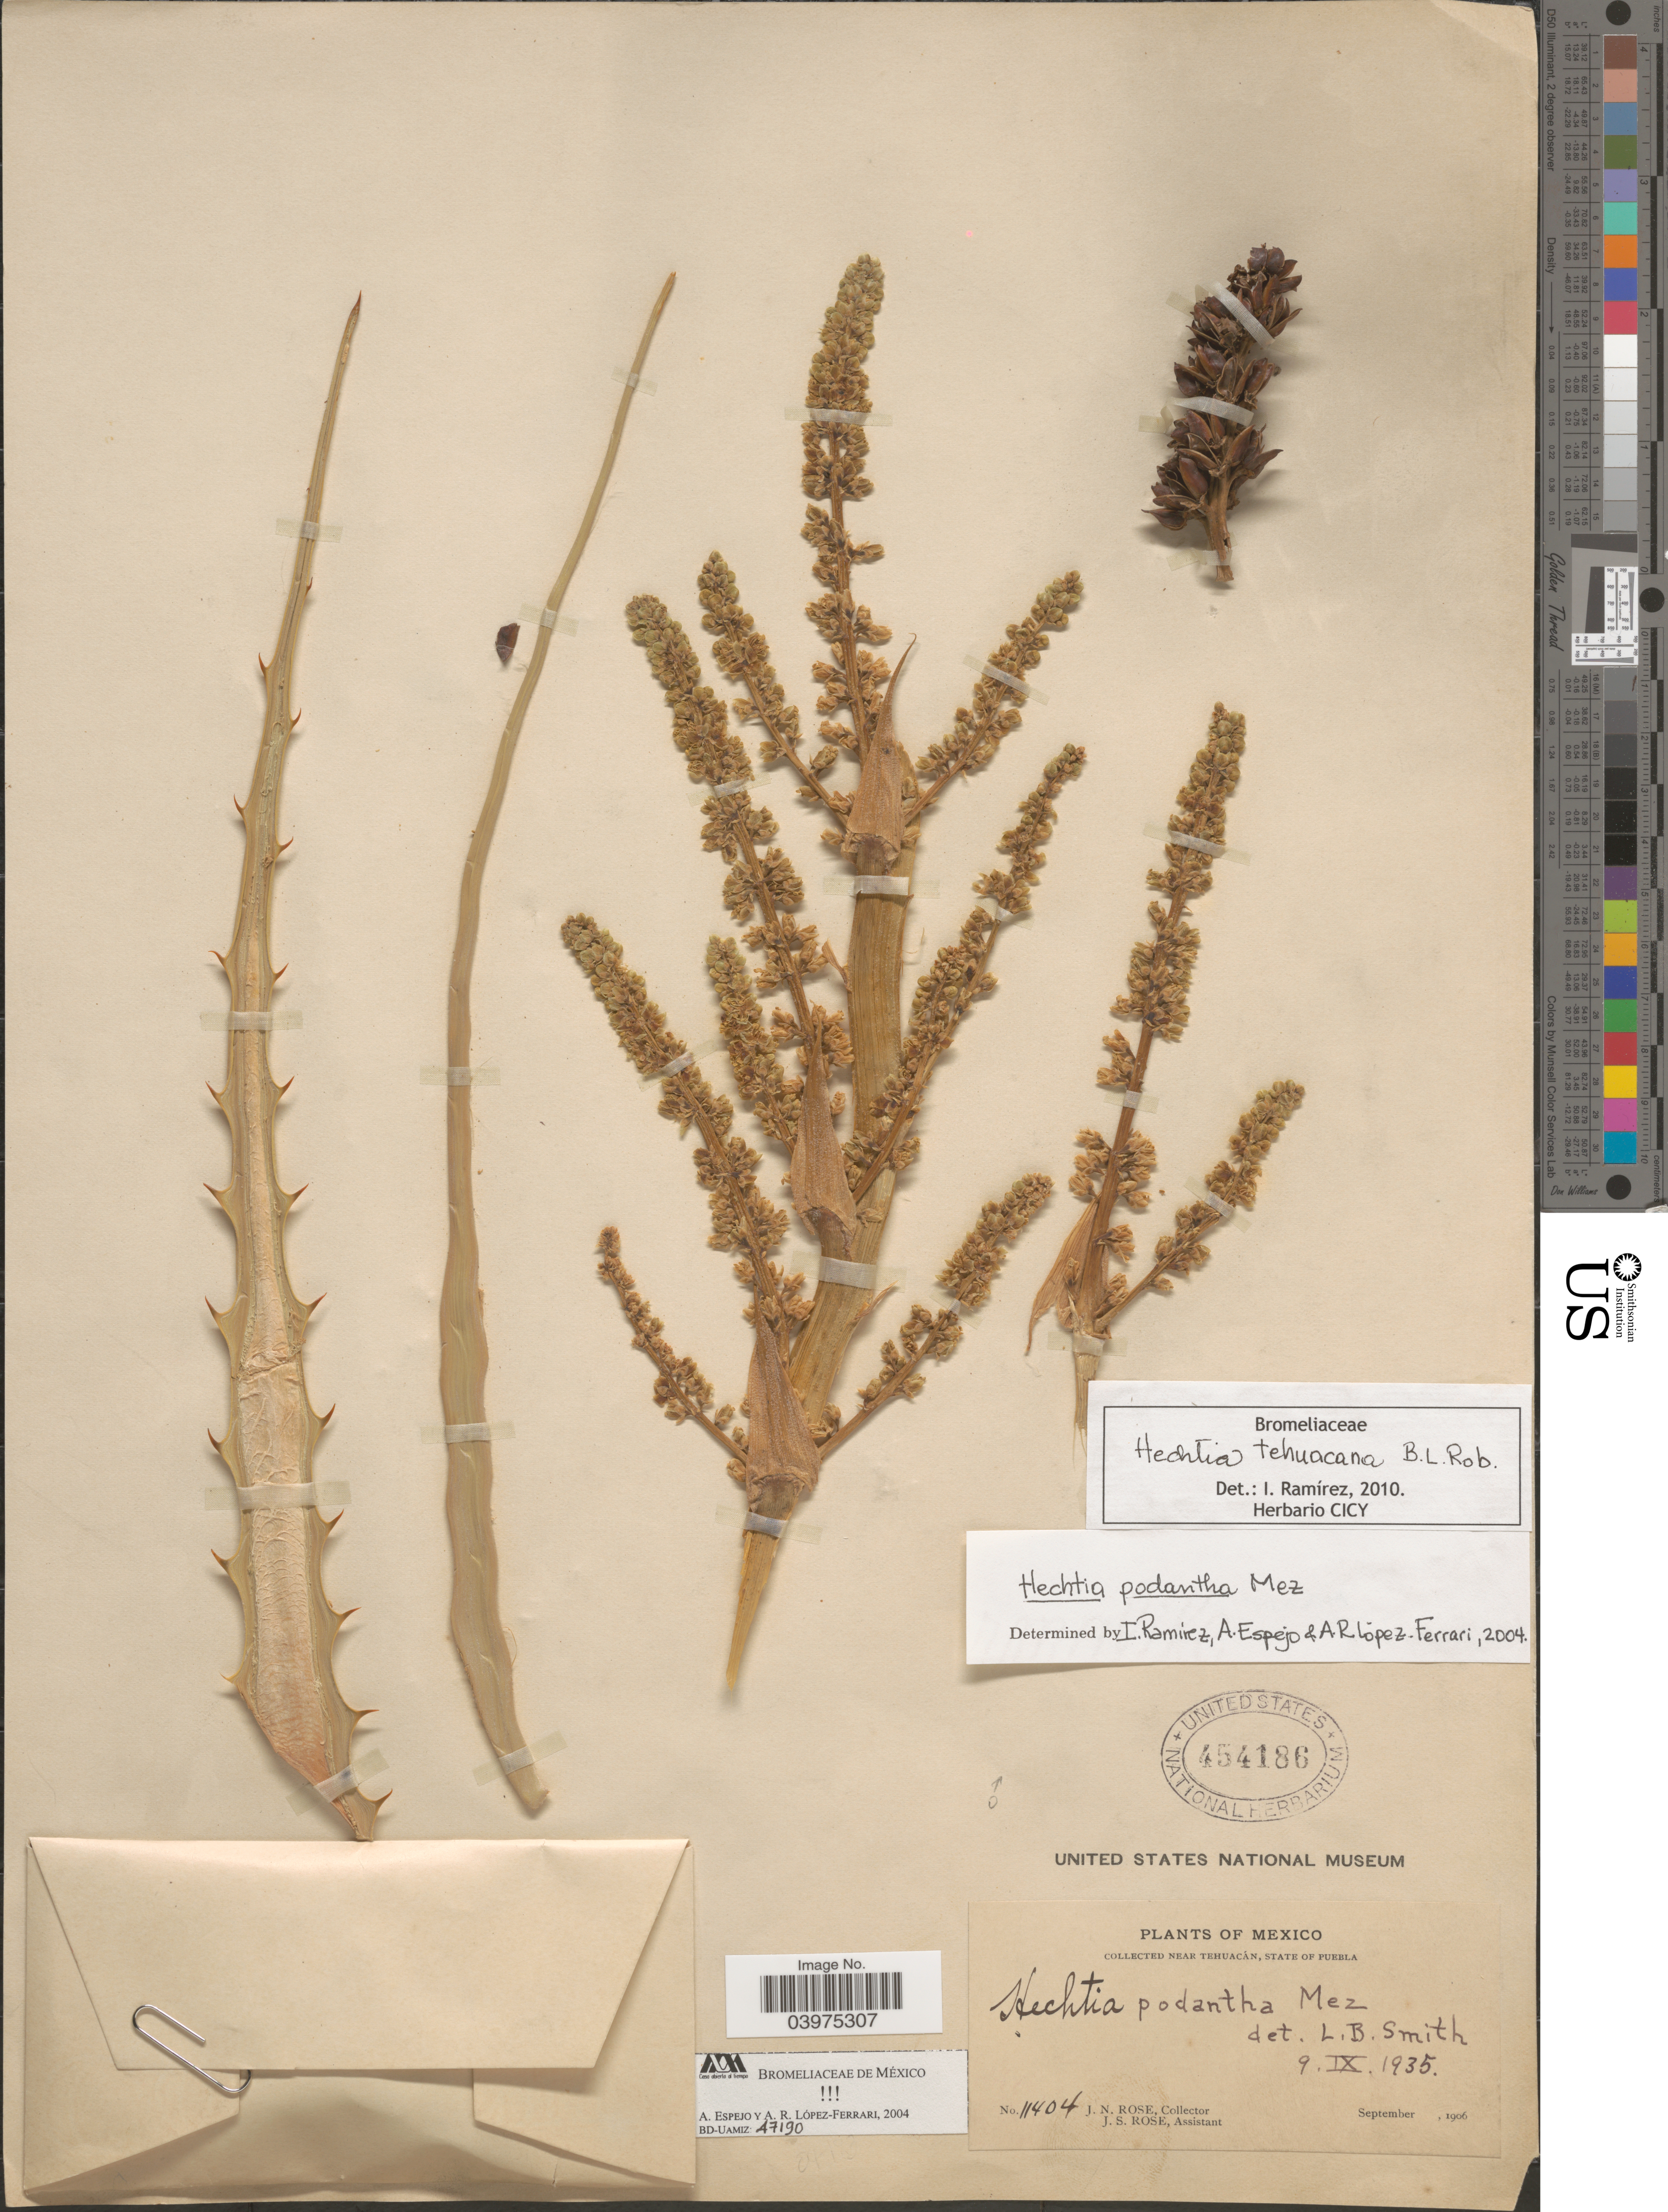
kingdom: Plantae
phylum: Tracheophyta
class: Liliopsida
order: Poales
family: Bromeliaceae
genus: Hechtia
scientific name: Hechtia tehuacana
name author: B.L. Rob.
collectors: J. N. Rose & J. S. Rose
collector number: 11404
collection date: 1906-09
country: Mexico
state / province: Puebla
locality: Near Tehuacán.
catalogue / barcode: US 454186